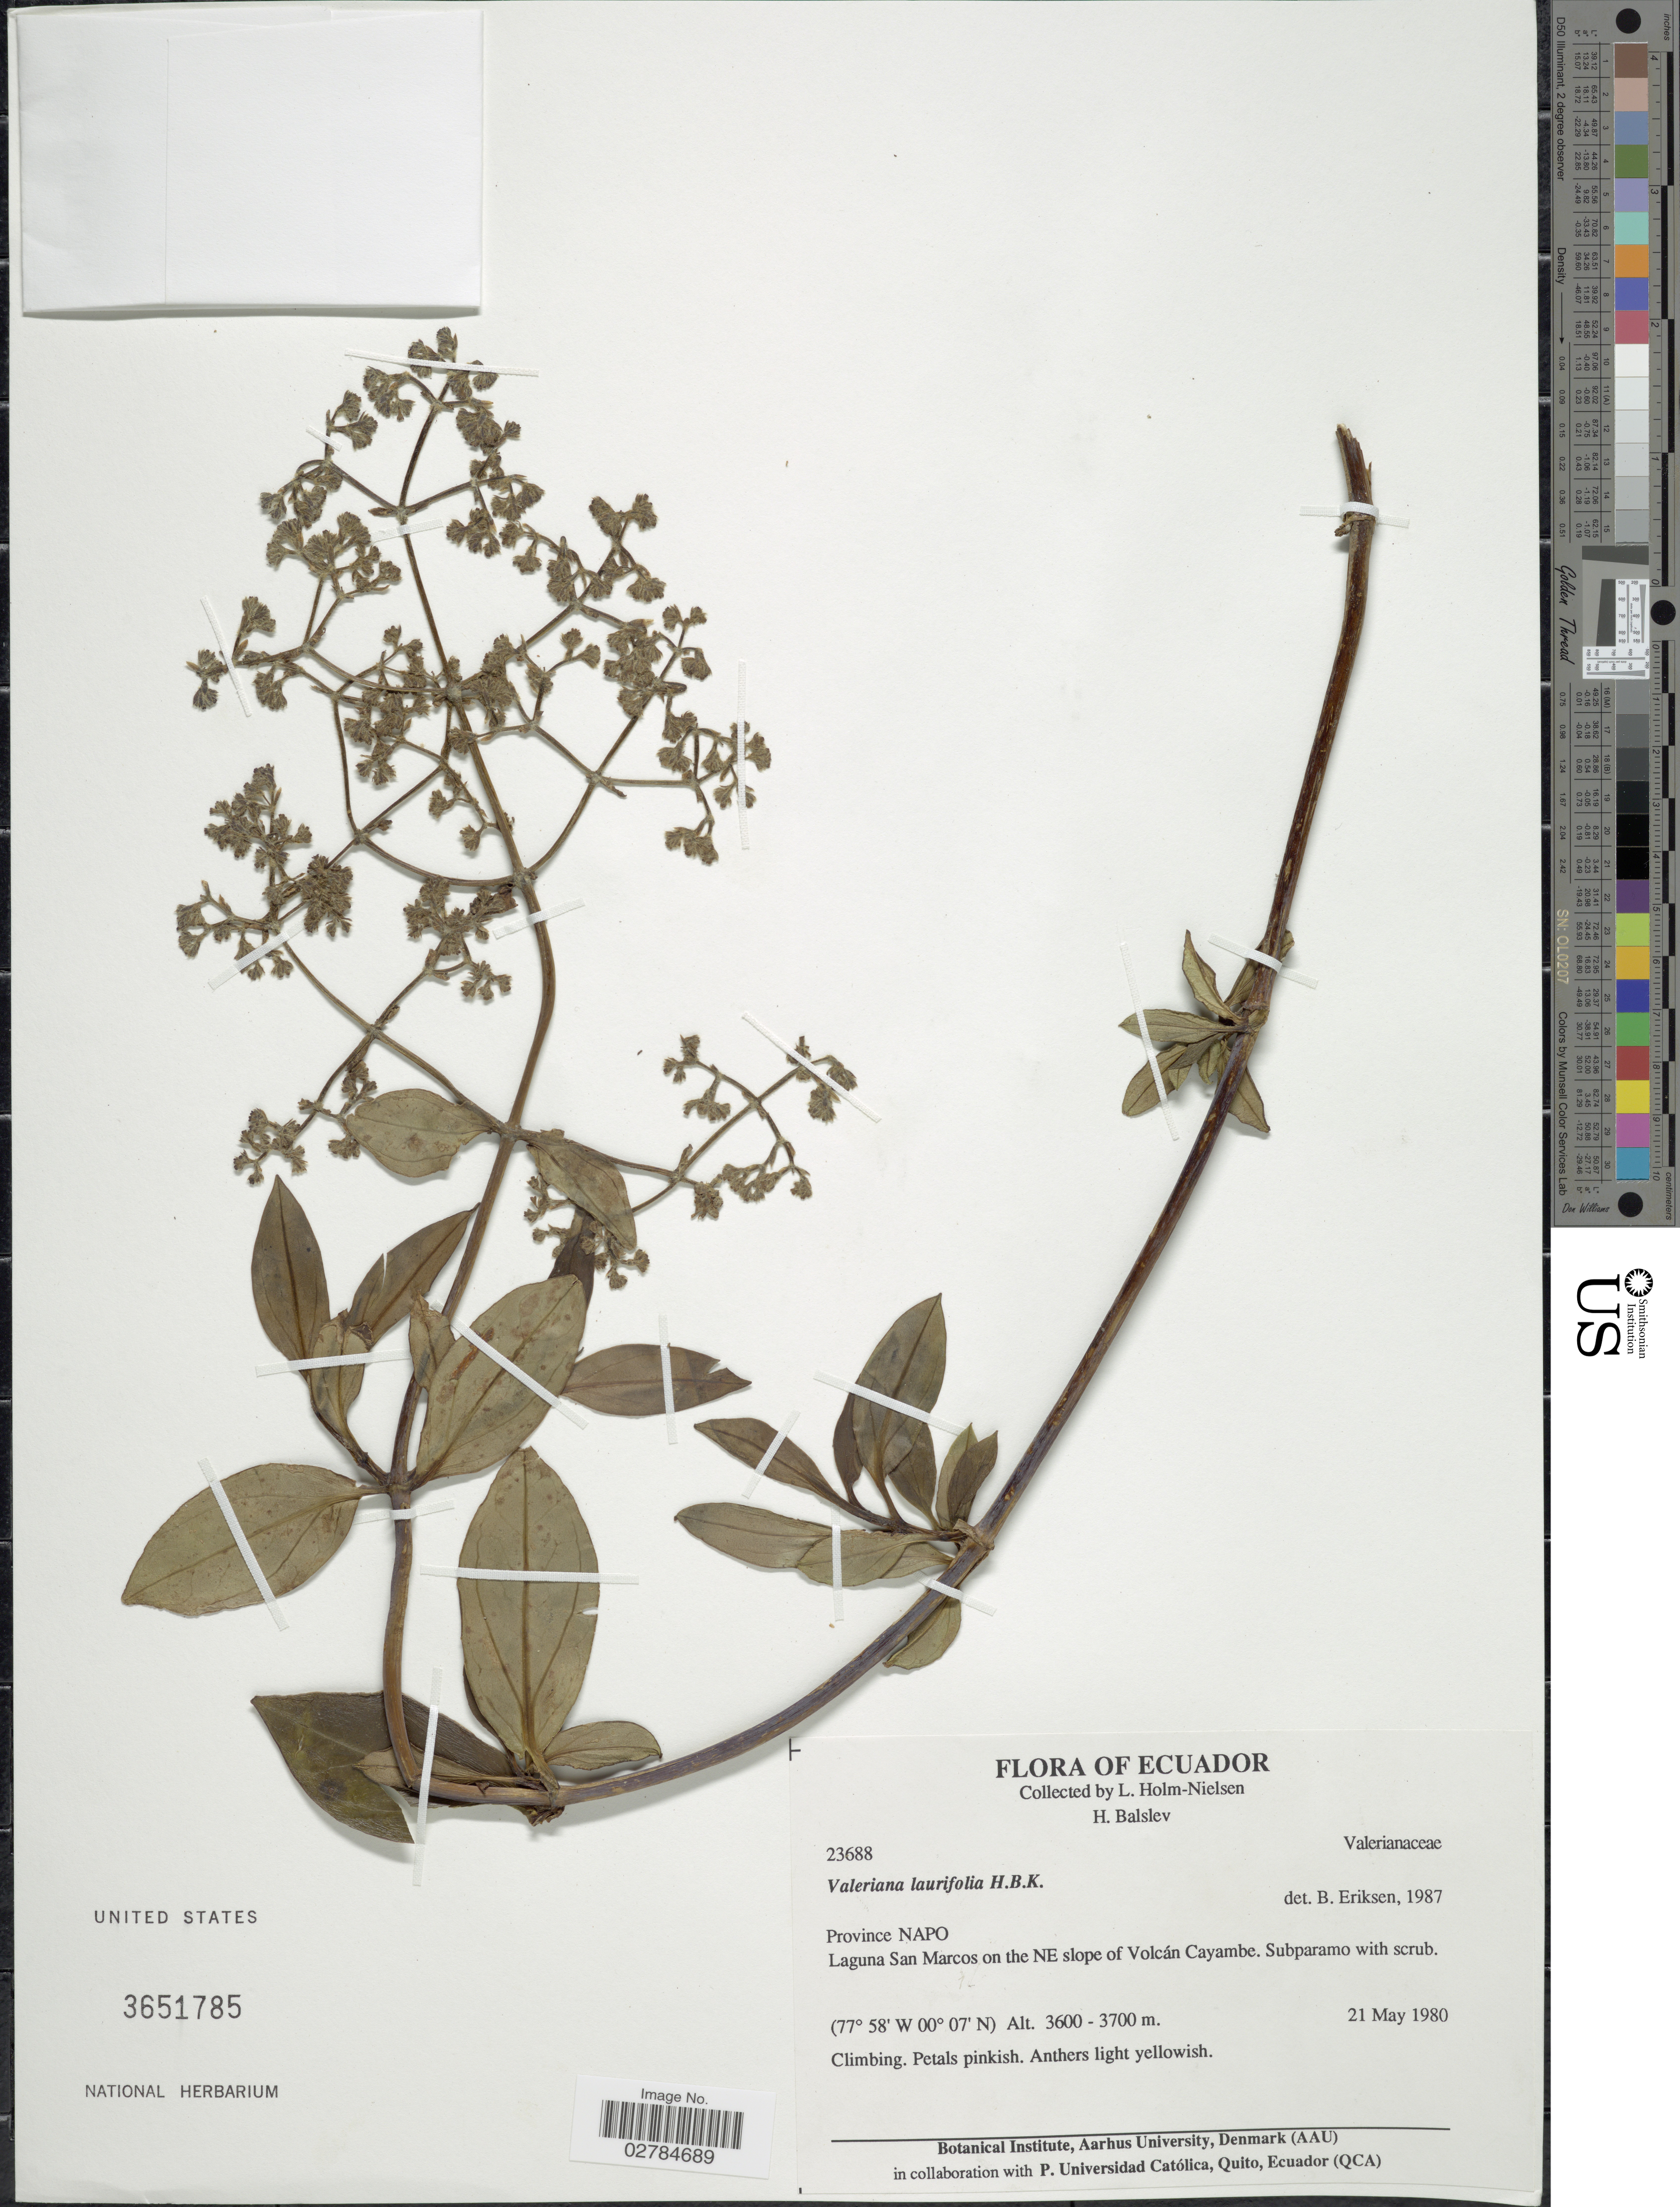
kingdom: Plantae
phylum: Tracheophyta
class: Magnoliopsida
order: Dipsacales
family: Caprifoliaceae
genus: Valeriana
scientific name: Valeriana laurifolia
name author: Kunth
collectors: L. Holm-Nielsen & H. Balslev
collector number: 23688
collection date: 1980-05-21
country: Ecuador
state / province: Napo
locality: Province Napo. Laguna San Marcos on the NE slope of Volcán Cayambe.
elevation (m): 3600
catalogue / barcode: US 3651785